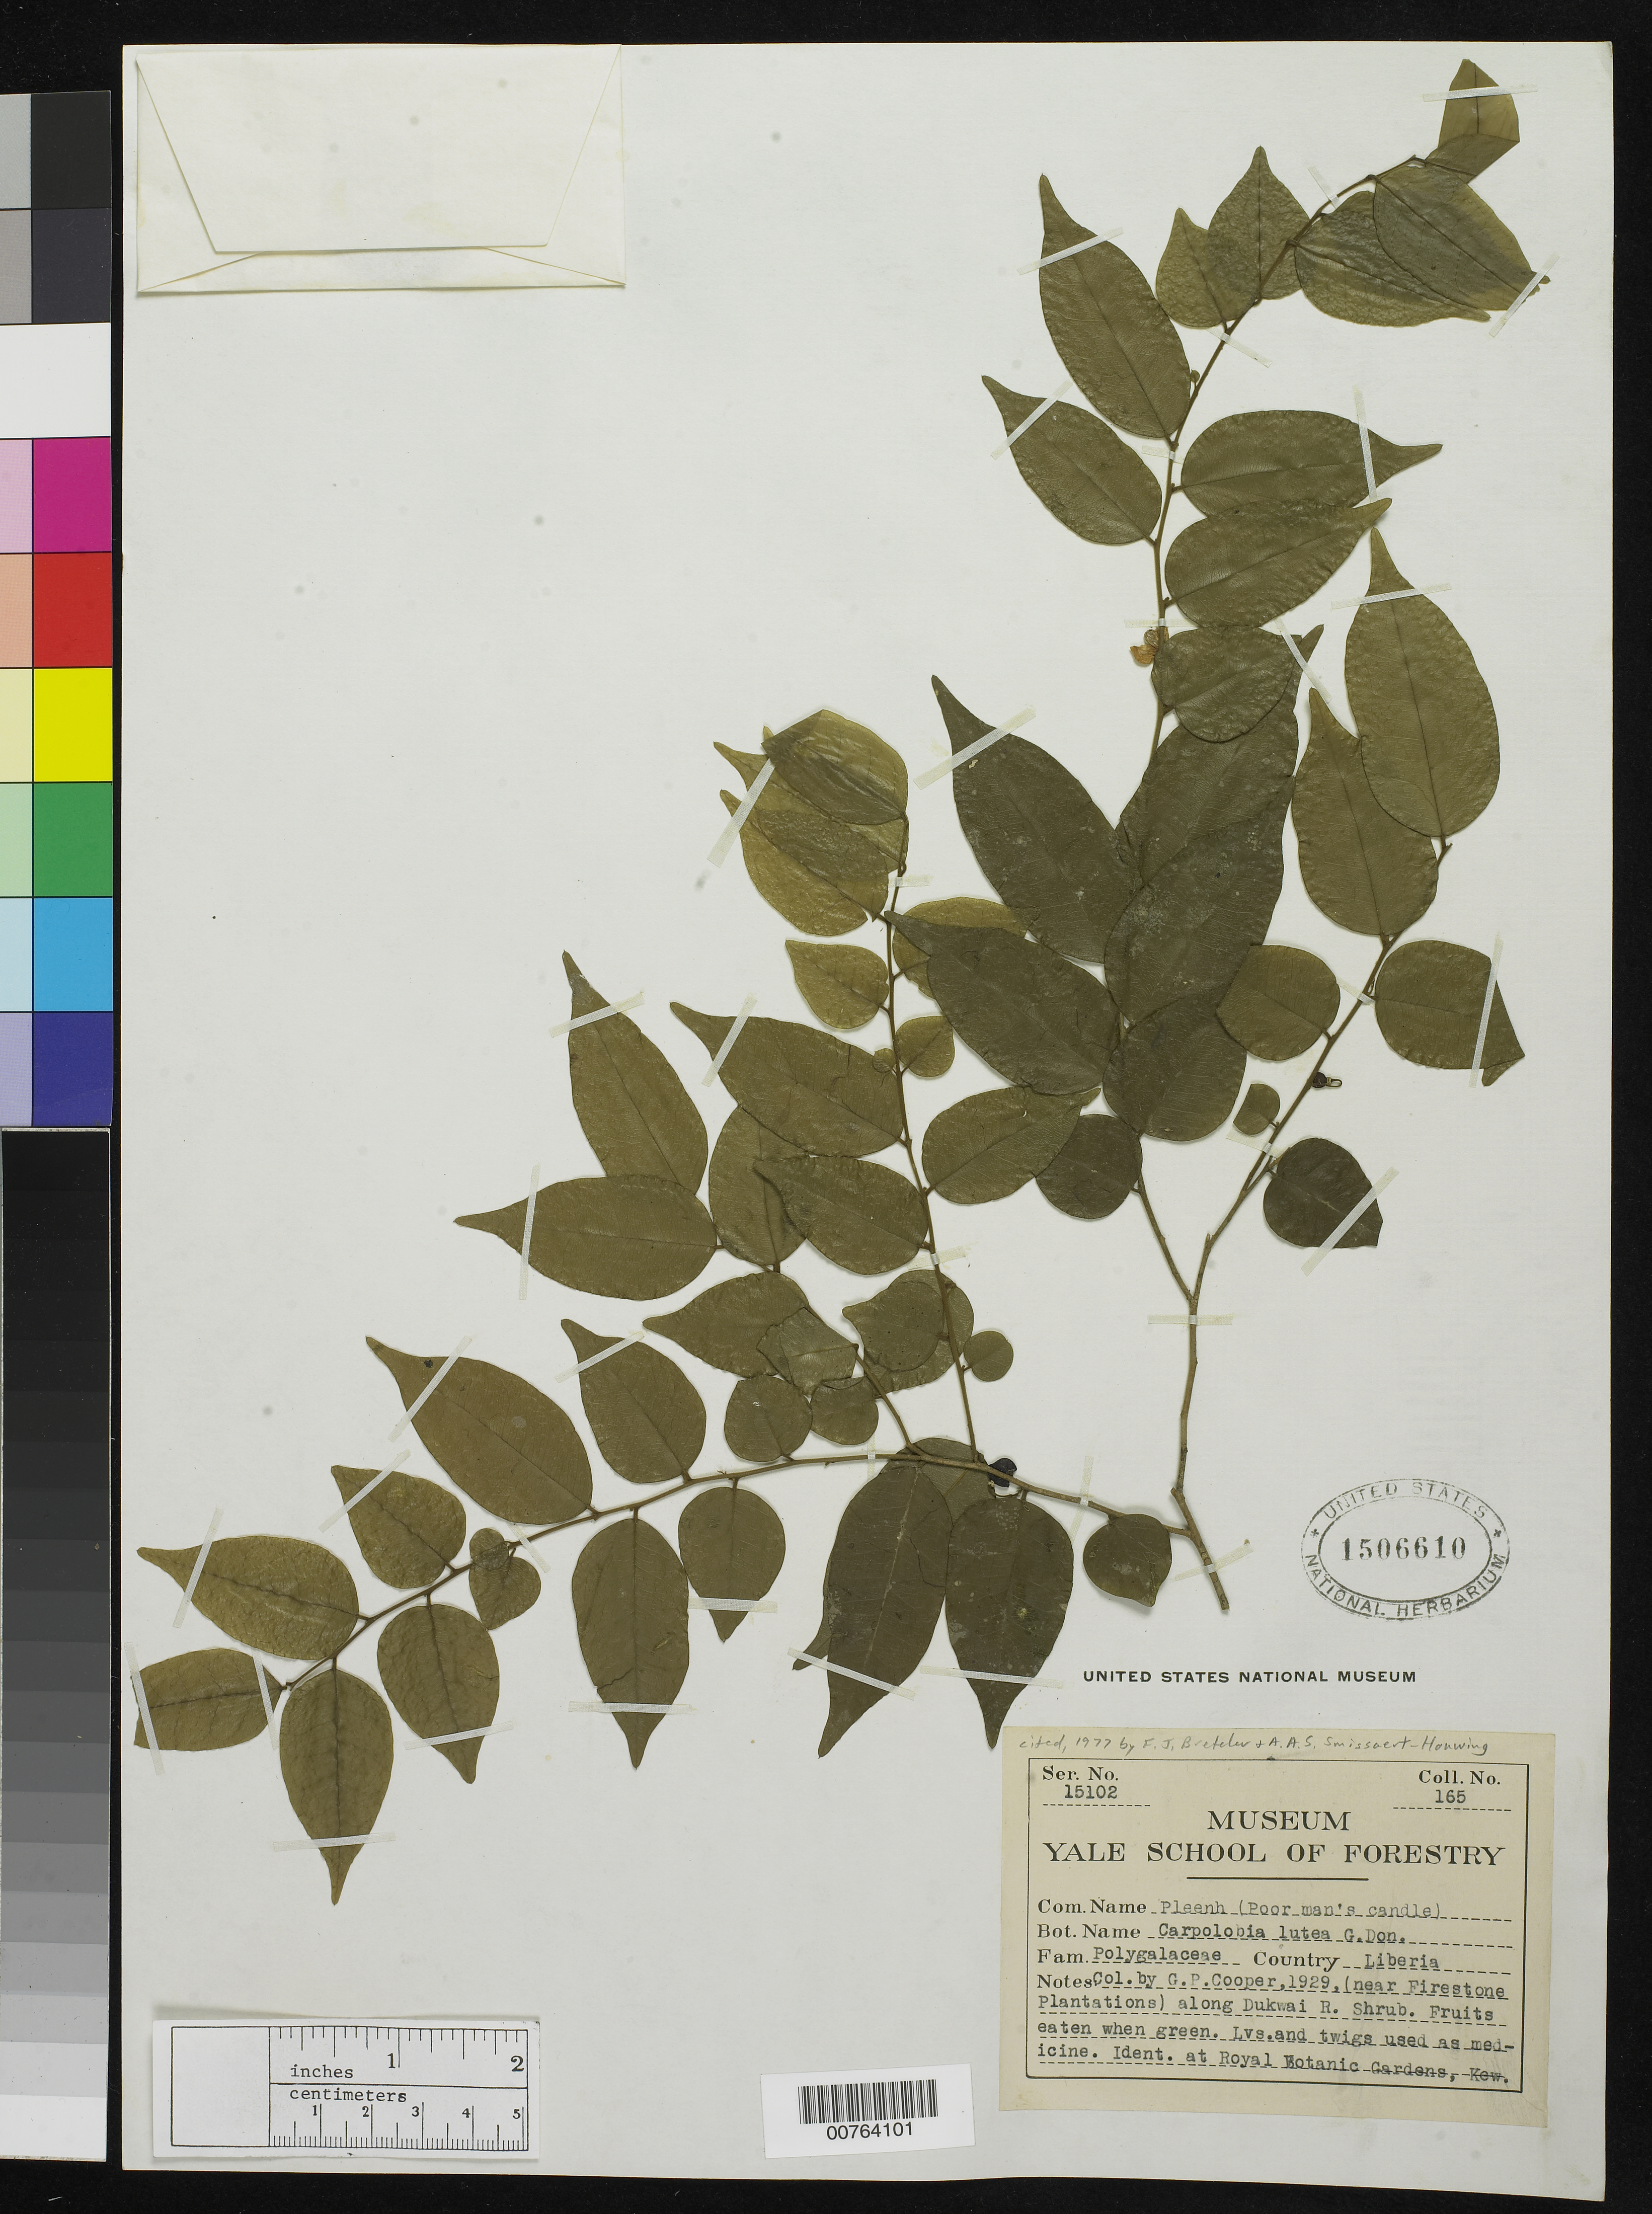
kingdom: Plantae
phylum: Tracheophyta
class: Magnoliopsida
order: Fabales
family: Polygalaceae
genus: Carpolobia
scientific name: Carpolobia lutea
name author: G. Don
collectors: G. Cooper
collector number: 165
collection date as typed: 1929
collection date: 1929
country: Liberia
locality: (near Firestone Plantations) along Dukwai River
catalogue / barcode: US 1506610